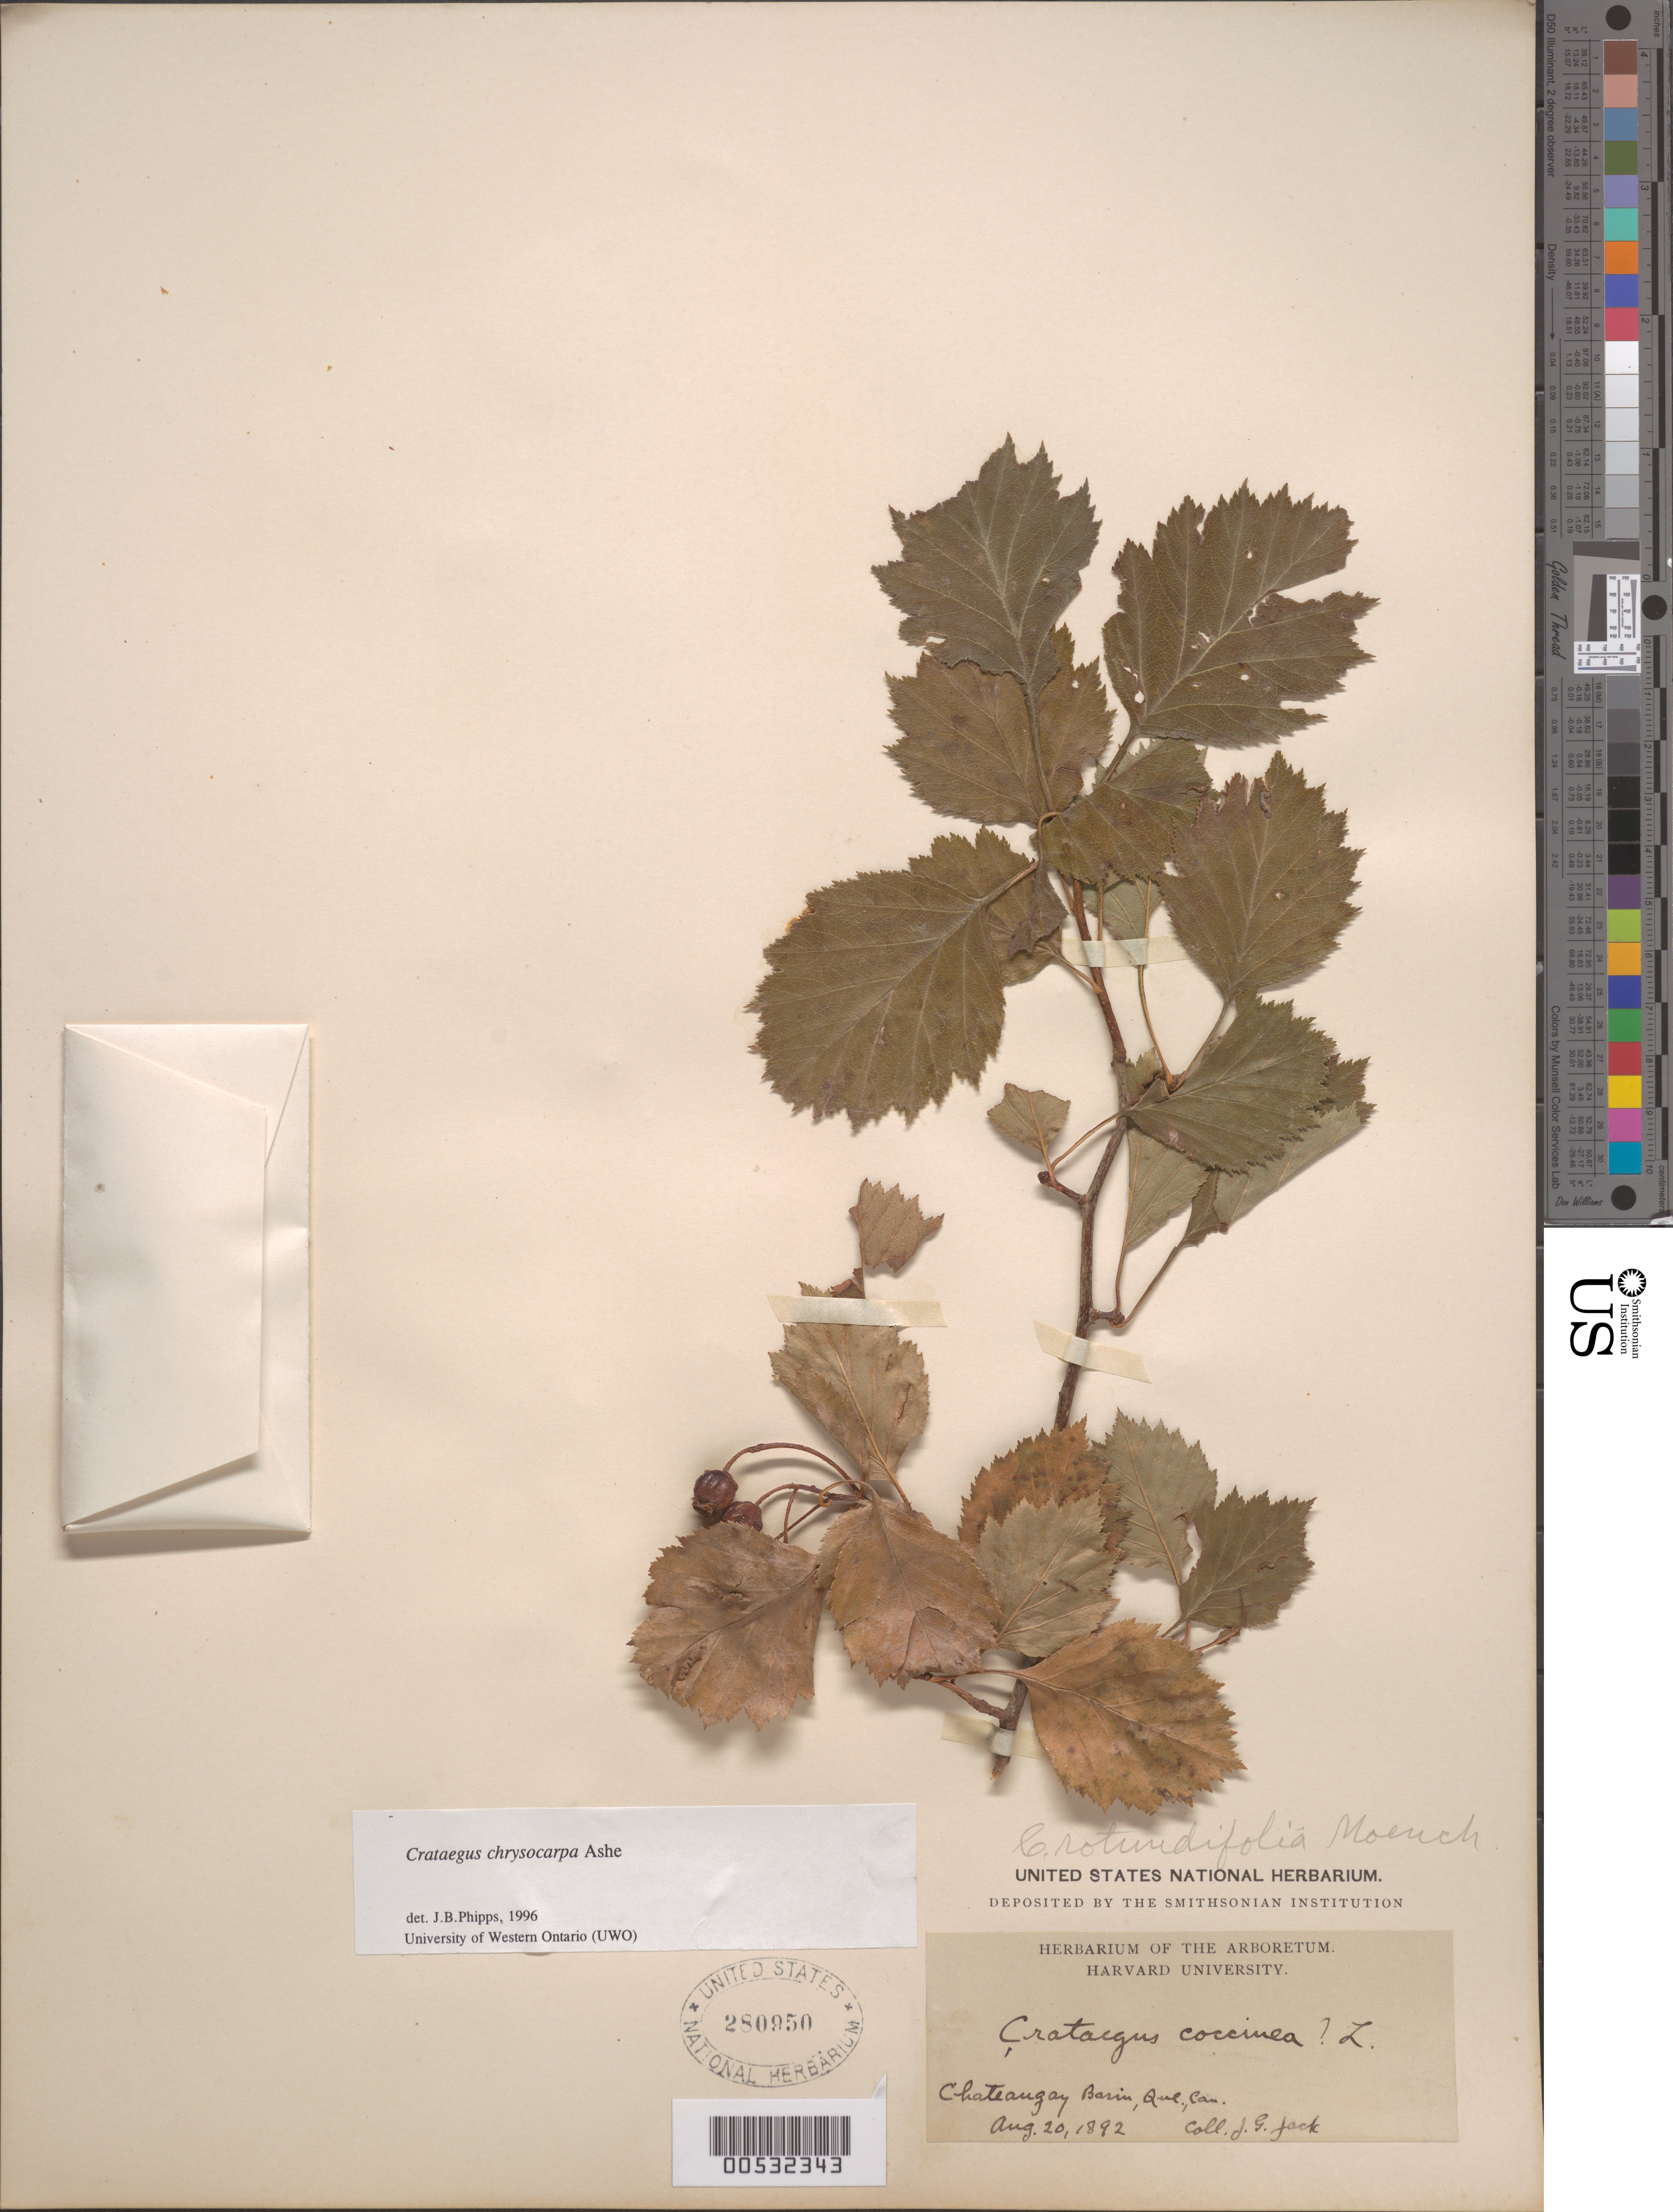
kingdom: Plantae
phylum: Tracheophyta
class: Magnoliopsida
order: Rosales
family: Rosaceae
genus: Crataegus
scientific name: Crataegus chrysocarpa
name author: Ashe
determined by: Phipps, James B., (UWO), University of Western Ontario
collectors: J. G. Jack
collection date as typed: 20 Aug 1892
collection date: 1892-08-20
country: Canada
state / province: Quebec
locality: Chateaugay Basin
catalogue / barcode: US 280950